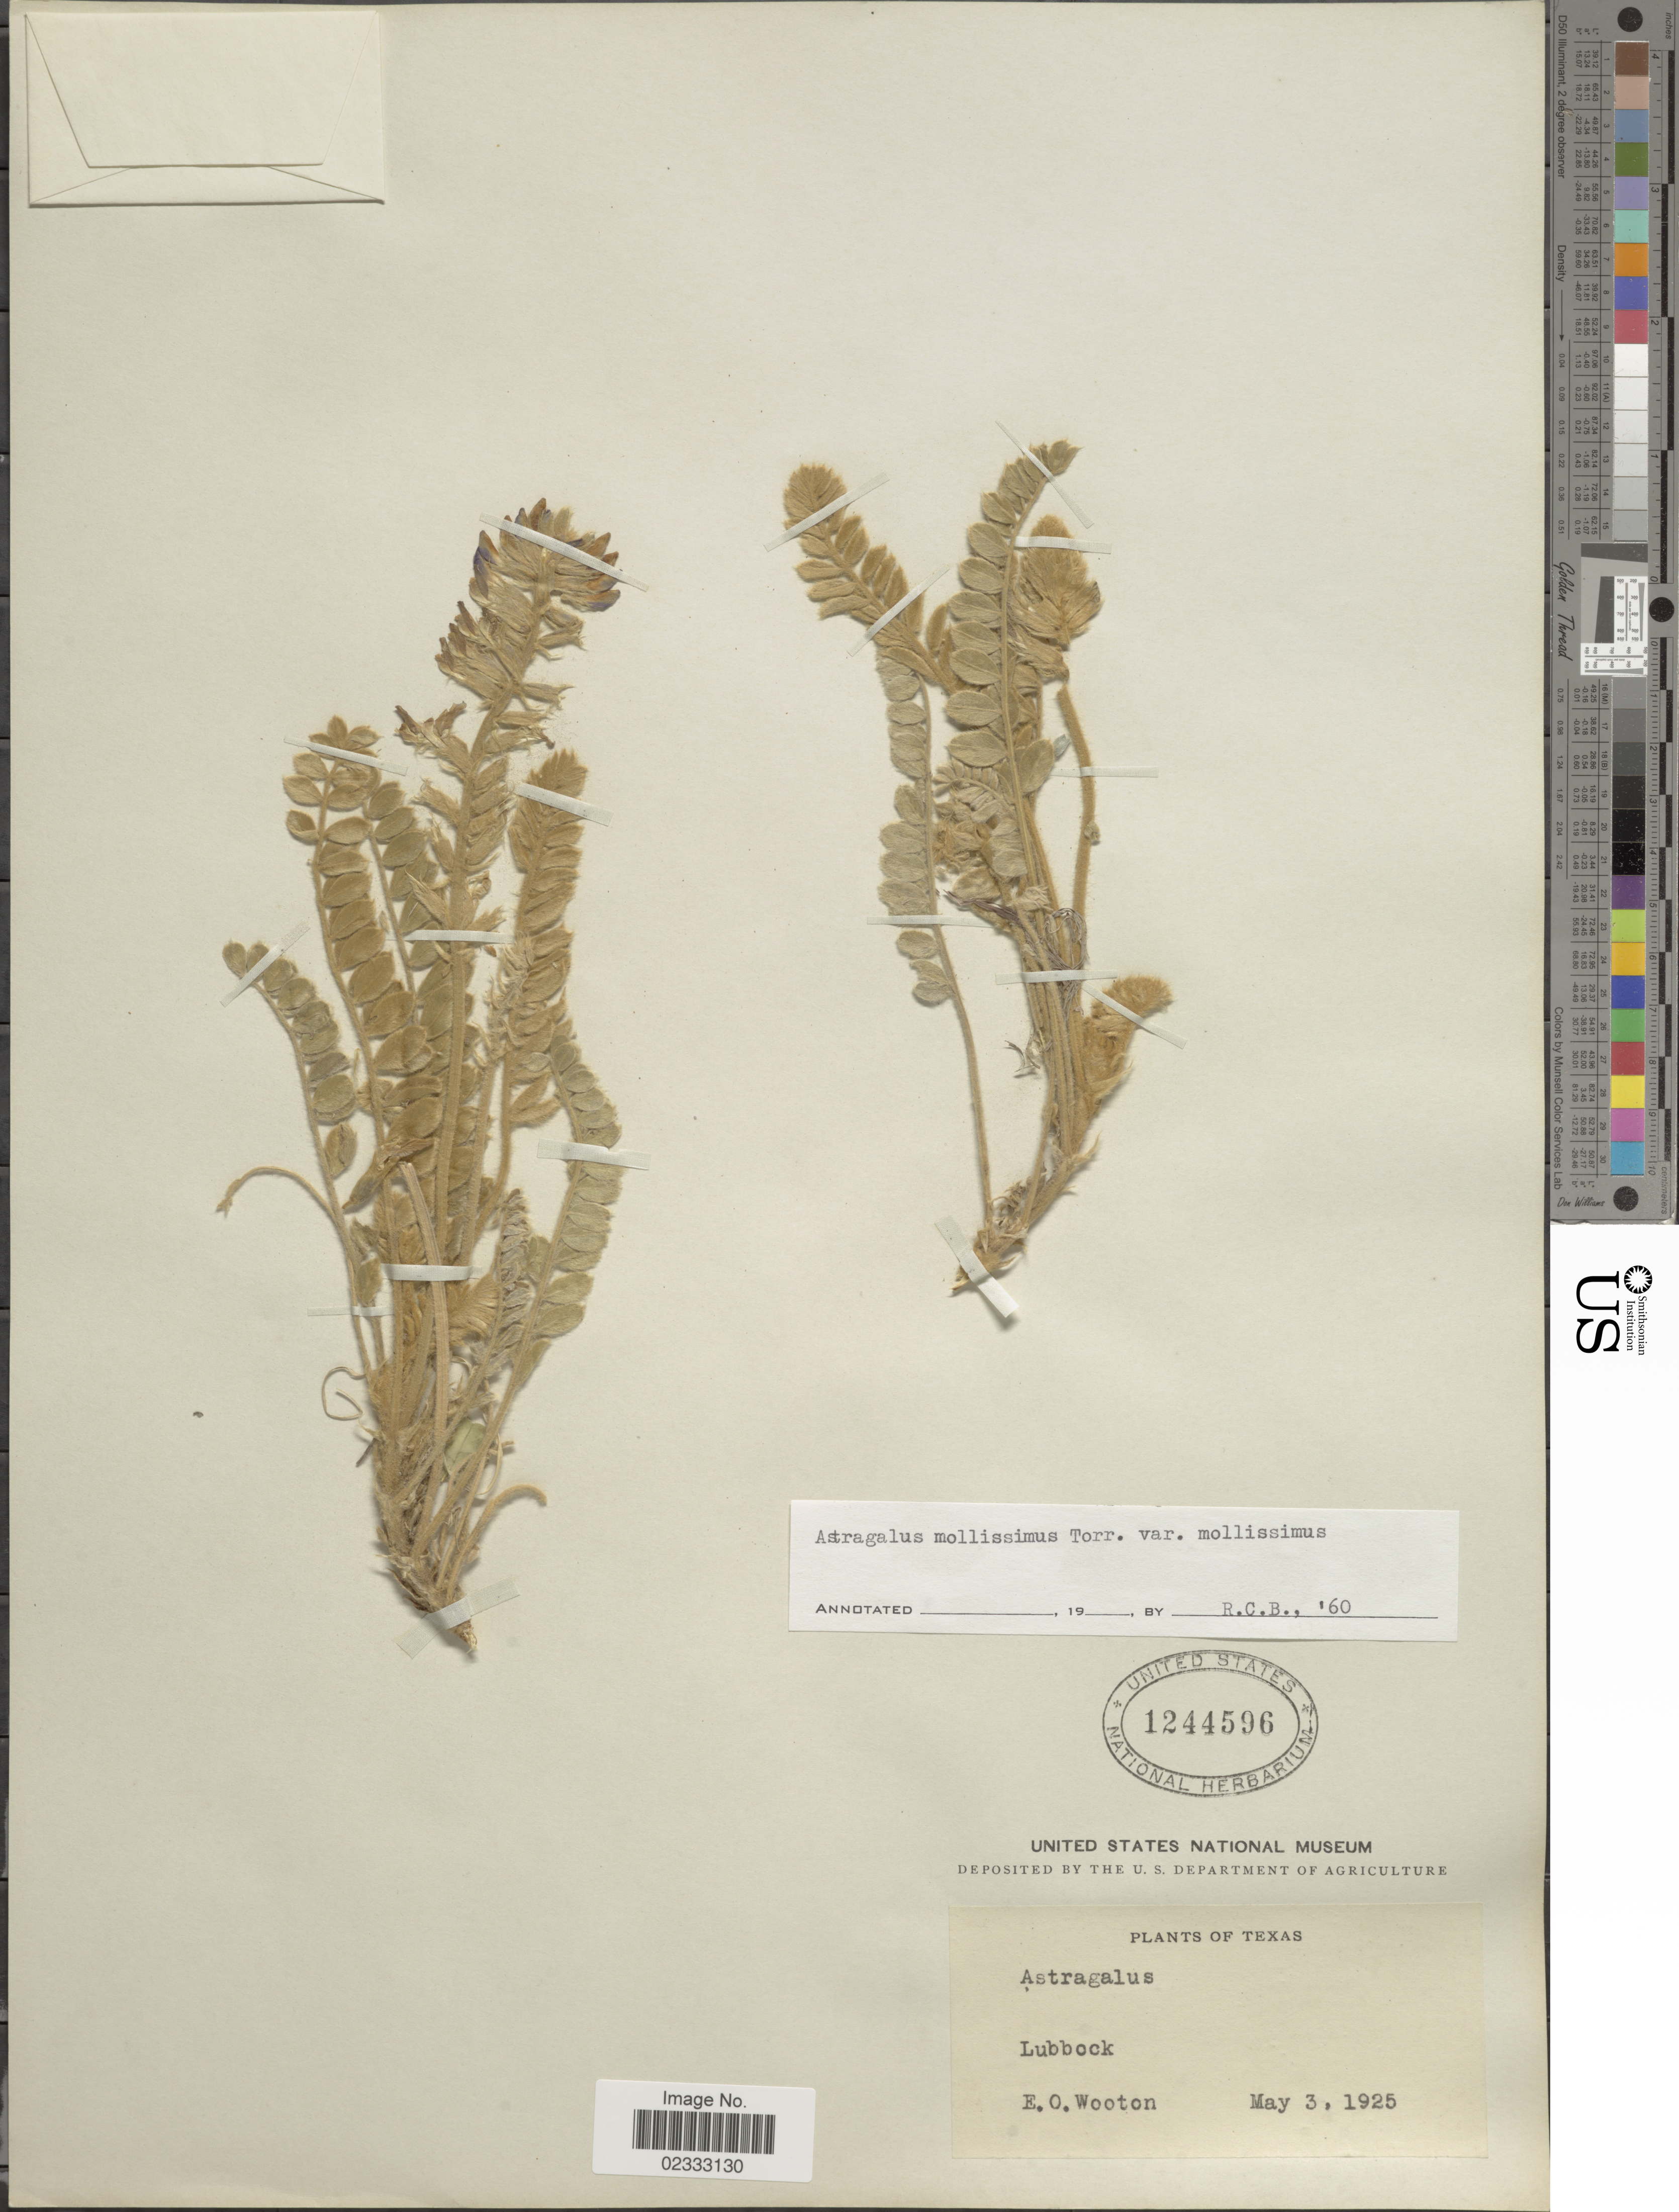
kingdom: Plantae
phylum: Tracheophyta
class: Magnoliopsida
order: Fabales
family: Fabaceae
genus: Astragalus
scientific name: Astragalus mollissimus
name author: Torr.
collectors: E. O. Wooton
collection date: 1925-05-03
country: United States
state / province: Texas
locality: Texas, Lubbock.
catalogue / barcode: US 1244596